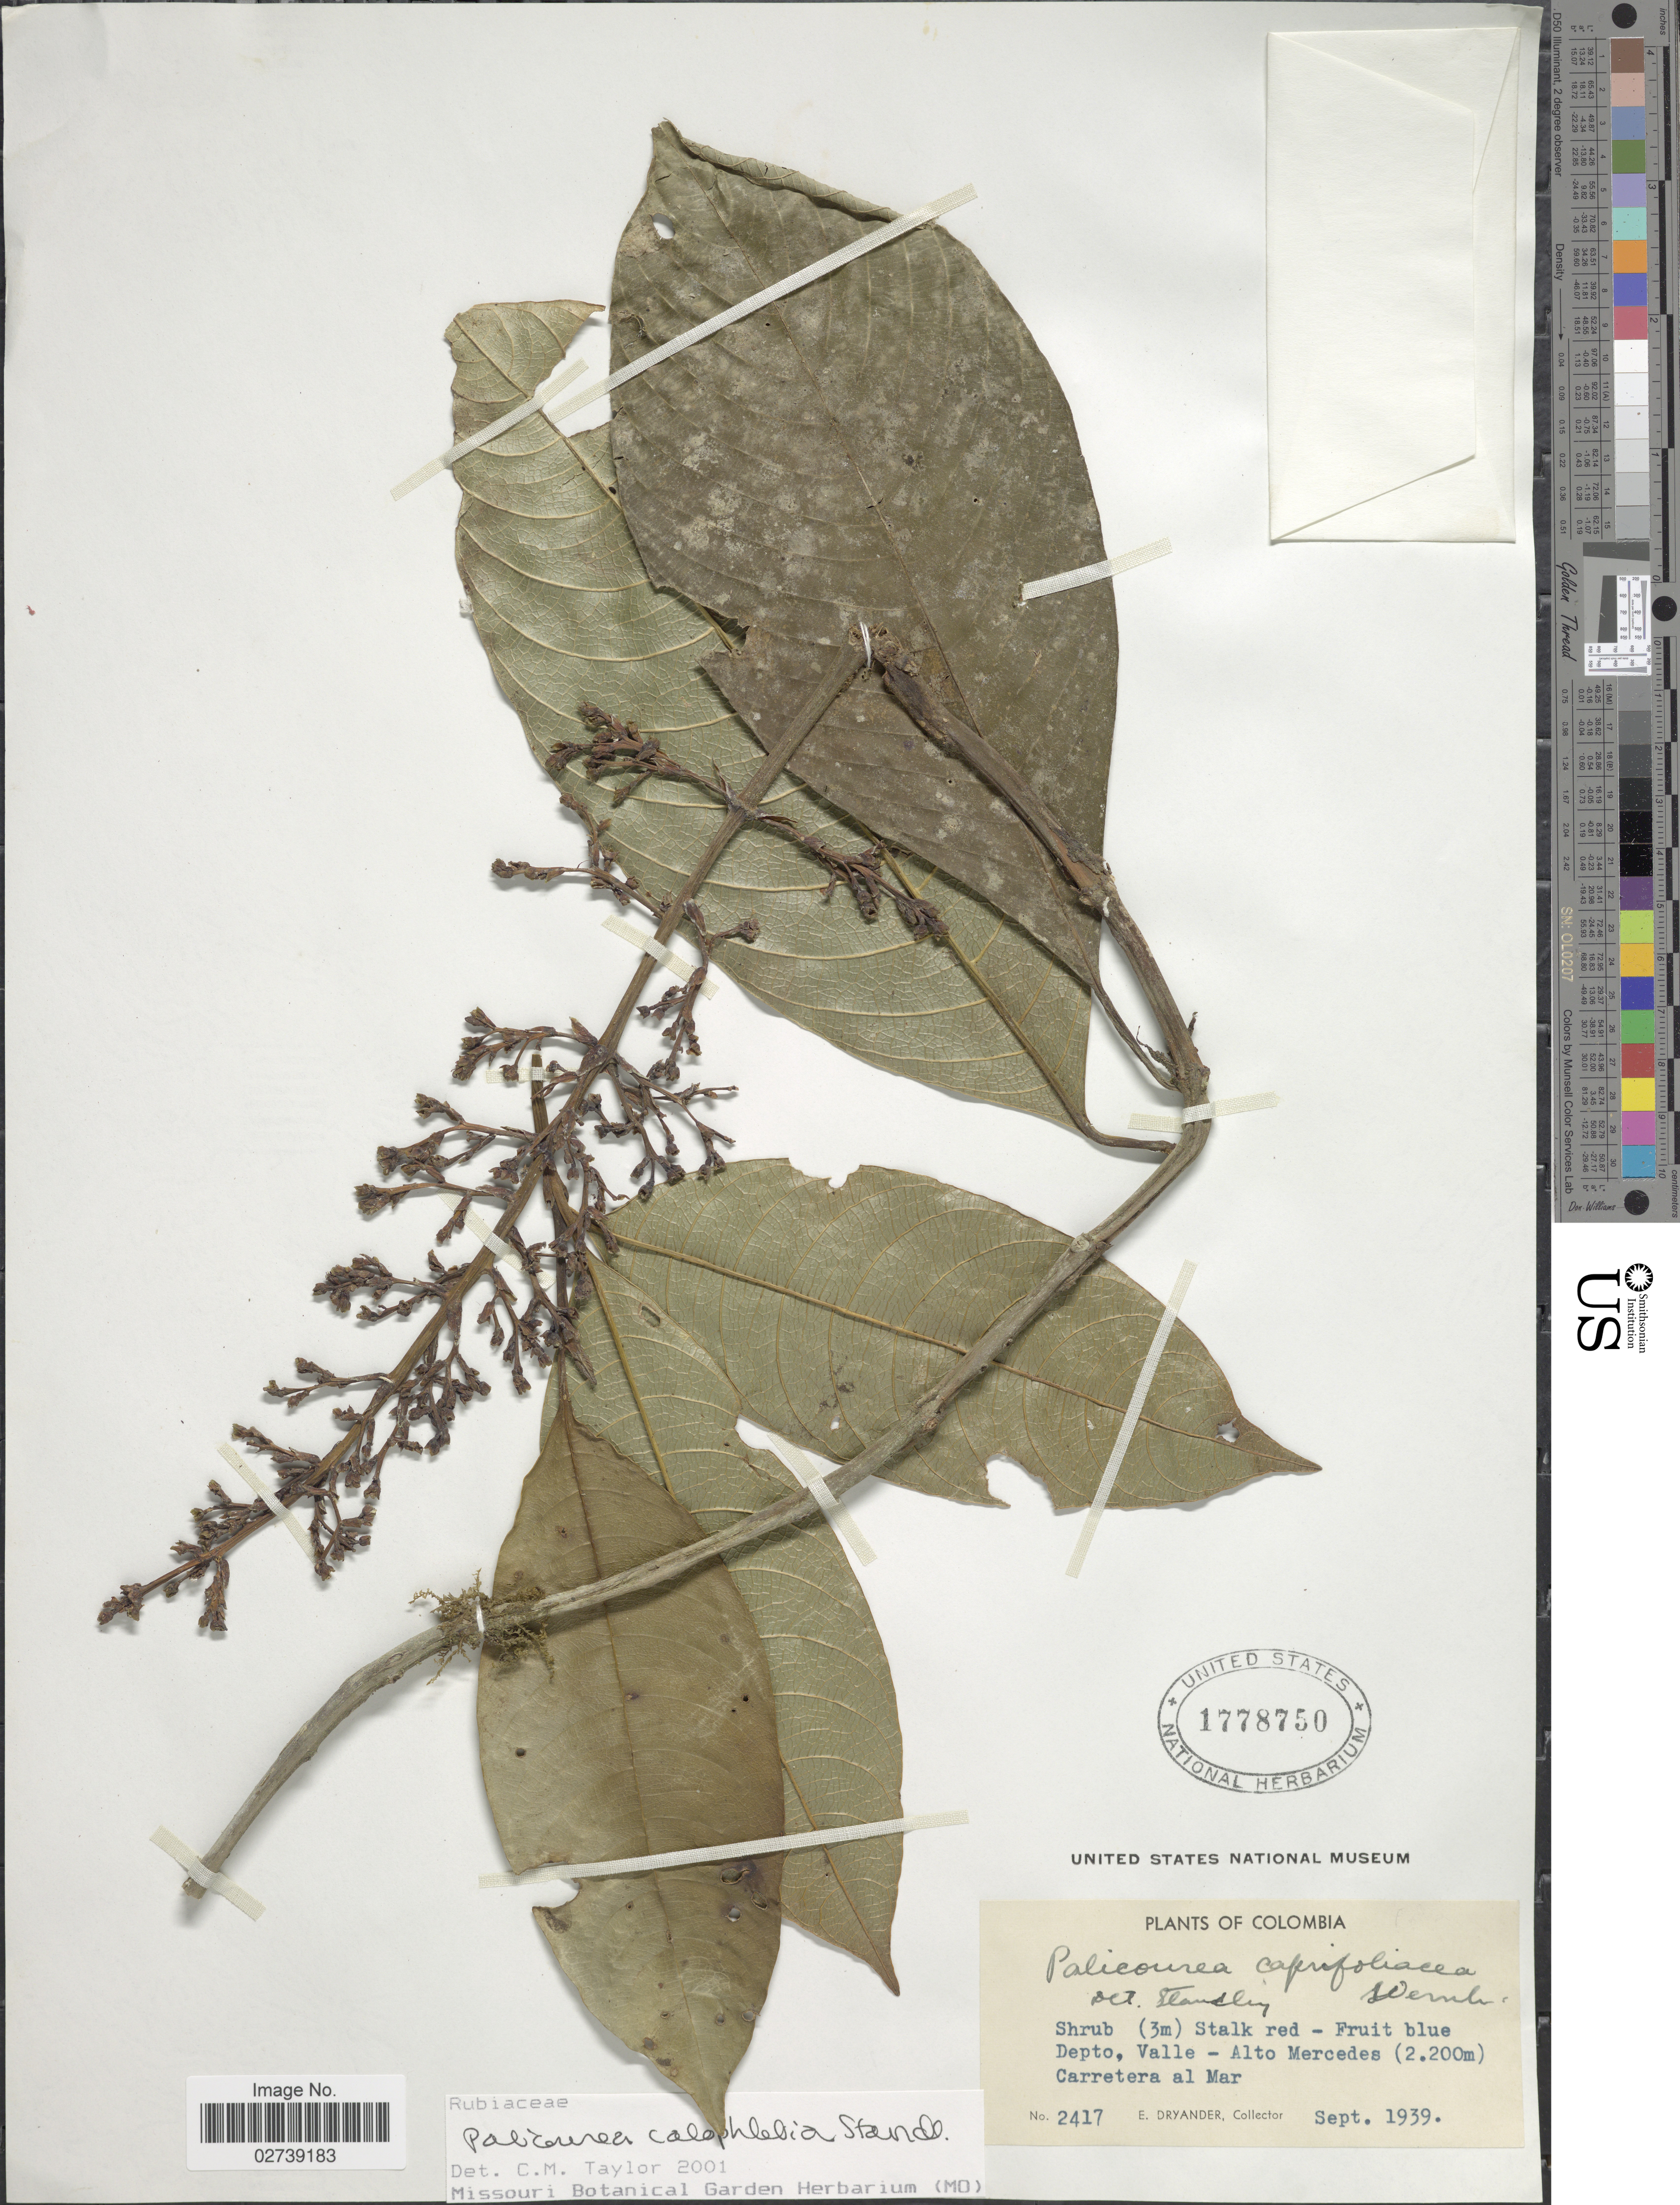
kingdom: Plantae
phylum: Tracheophyta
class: Magnoliopsida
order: Gentianales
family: Rubiaceae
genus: Palicourea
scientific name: Palicourea calophlebia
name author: Standl.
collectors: E. Dryander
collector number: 2417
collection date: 1939-09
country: Colombia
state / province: Valle del Cauca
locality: Depto, Valle - Alto Mercedes. Carretera al Mar.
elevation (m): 2200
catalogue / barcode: US 1778750